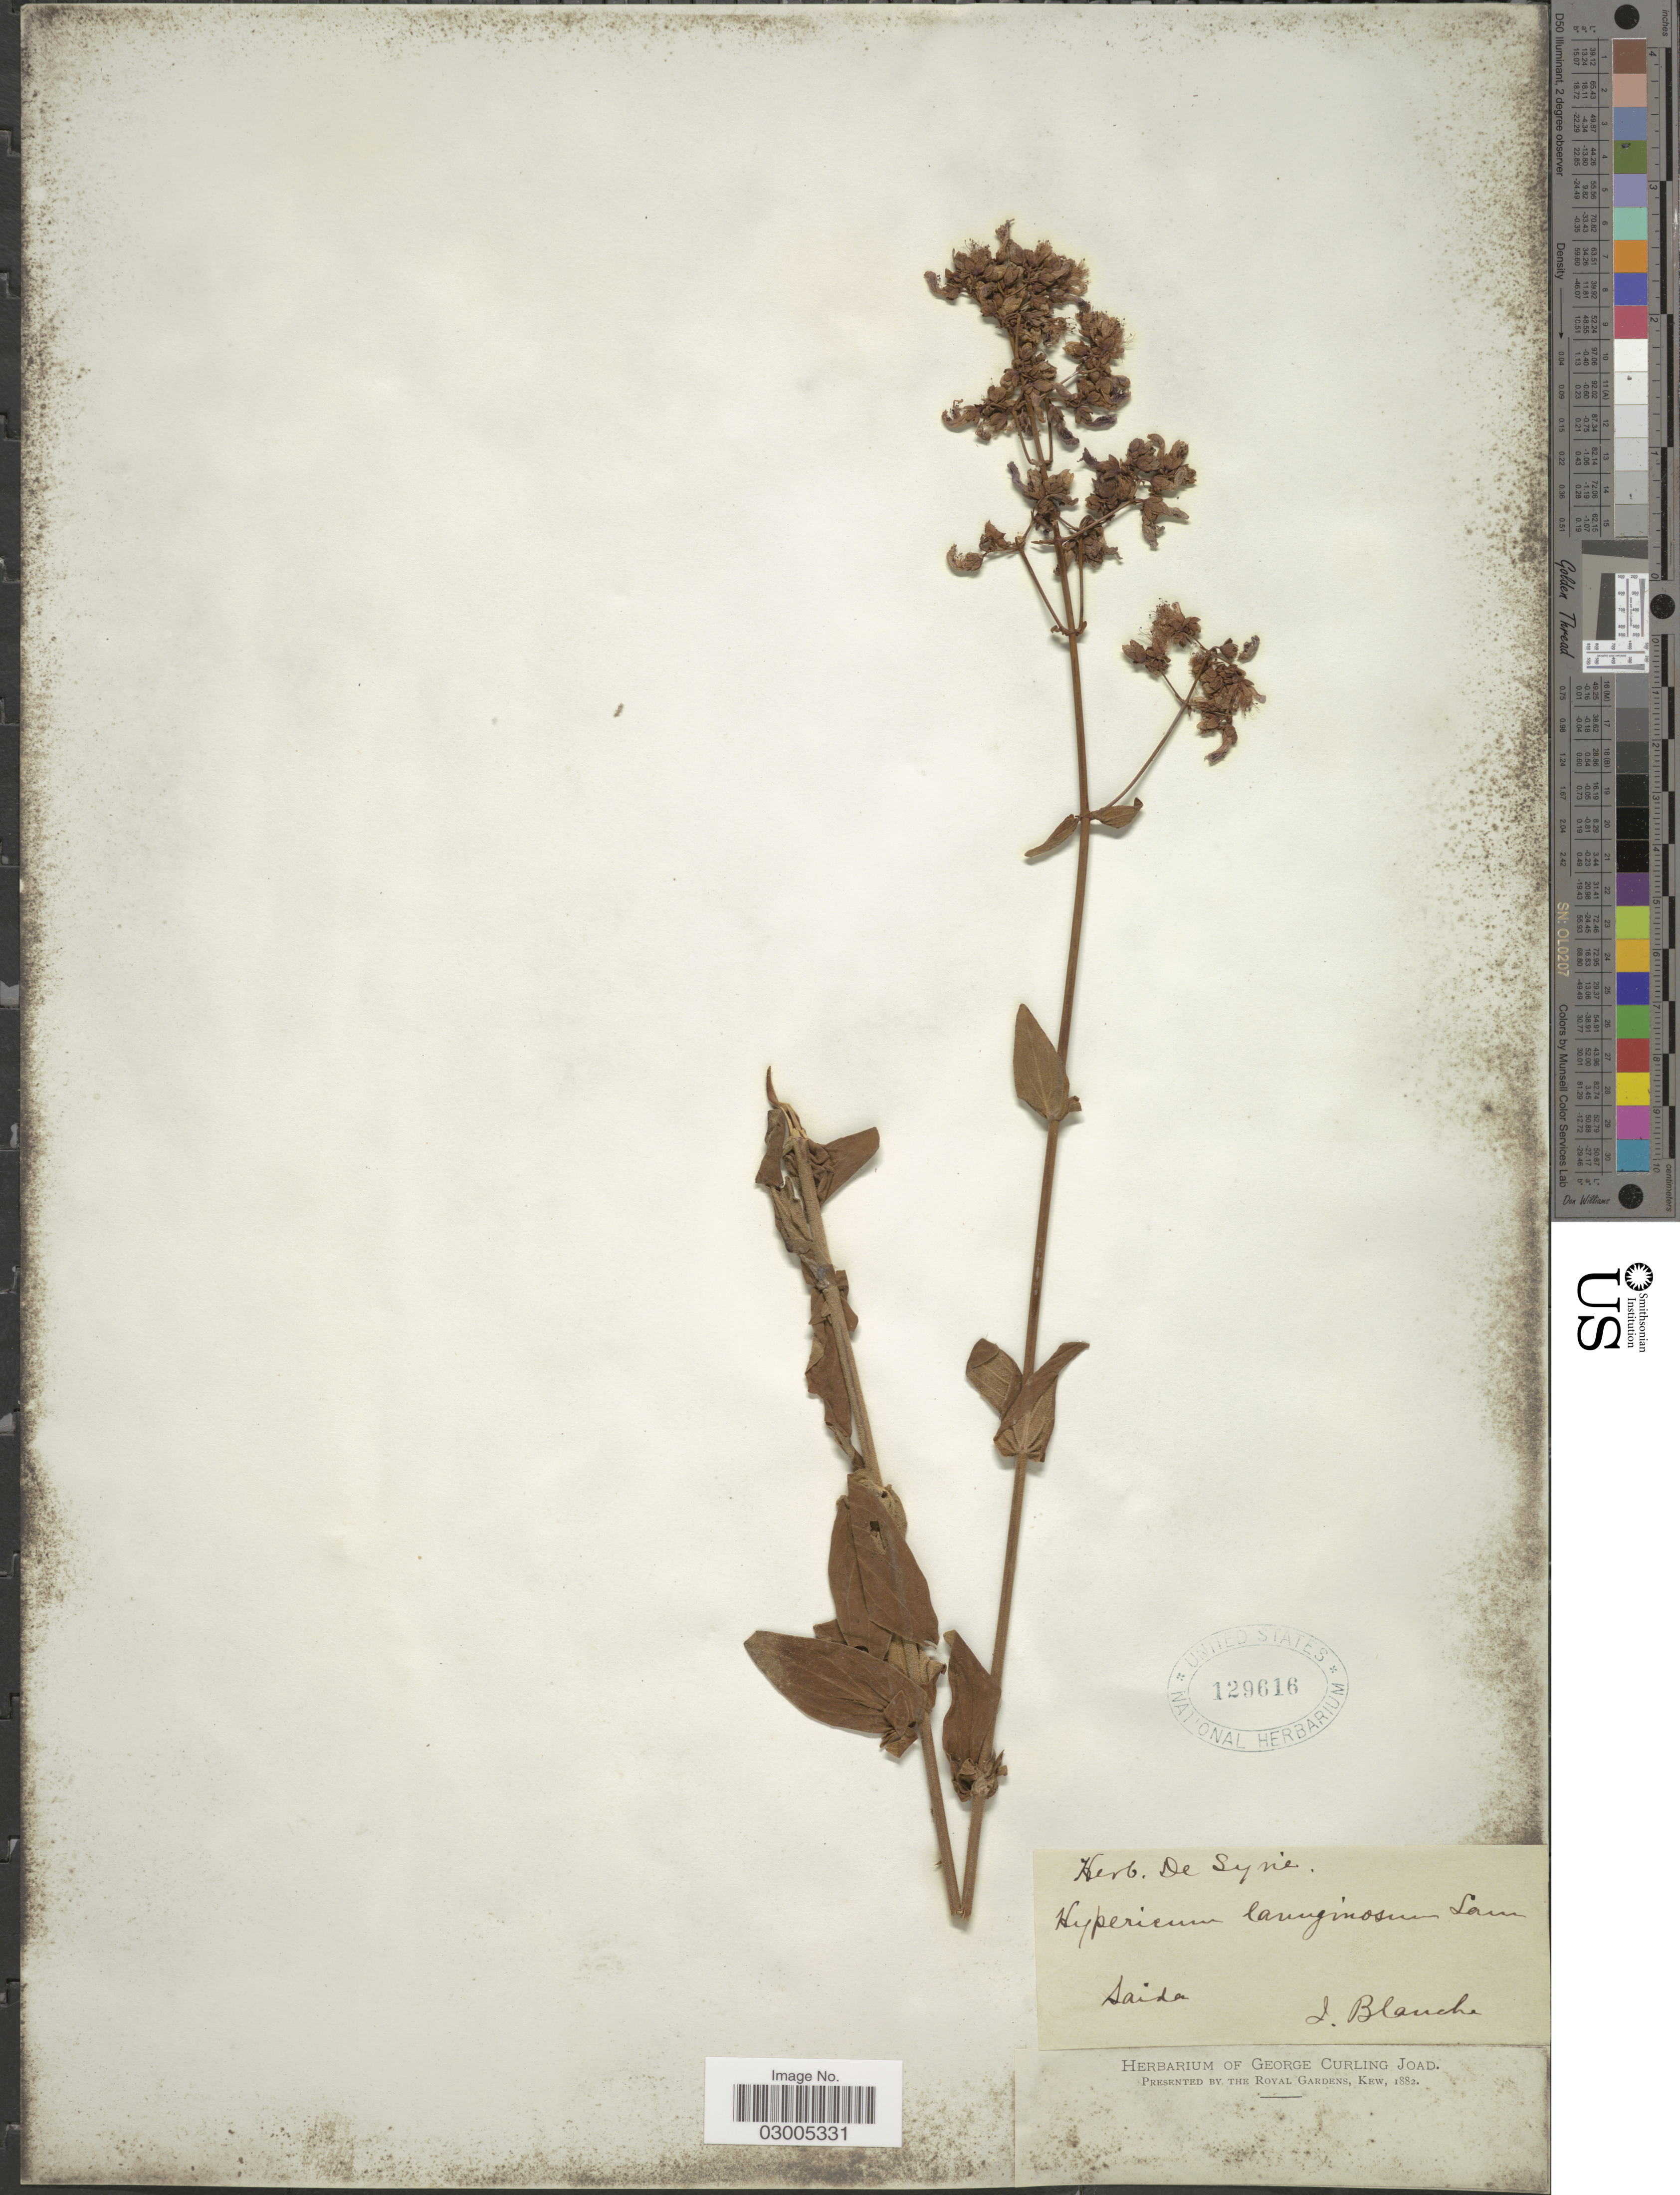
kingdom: Plantae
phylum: Tracheophyta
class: Magnoliopsida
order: Malpighiales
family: Hypericaceae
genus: Hypericum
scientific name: Hypericum lanuginosum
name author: Lam.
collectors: J. Blanche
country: Syria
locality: Saida.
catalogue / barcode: US 129616